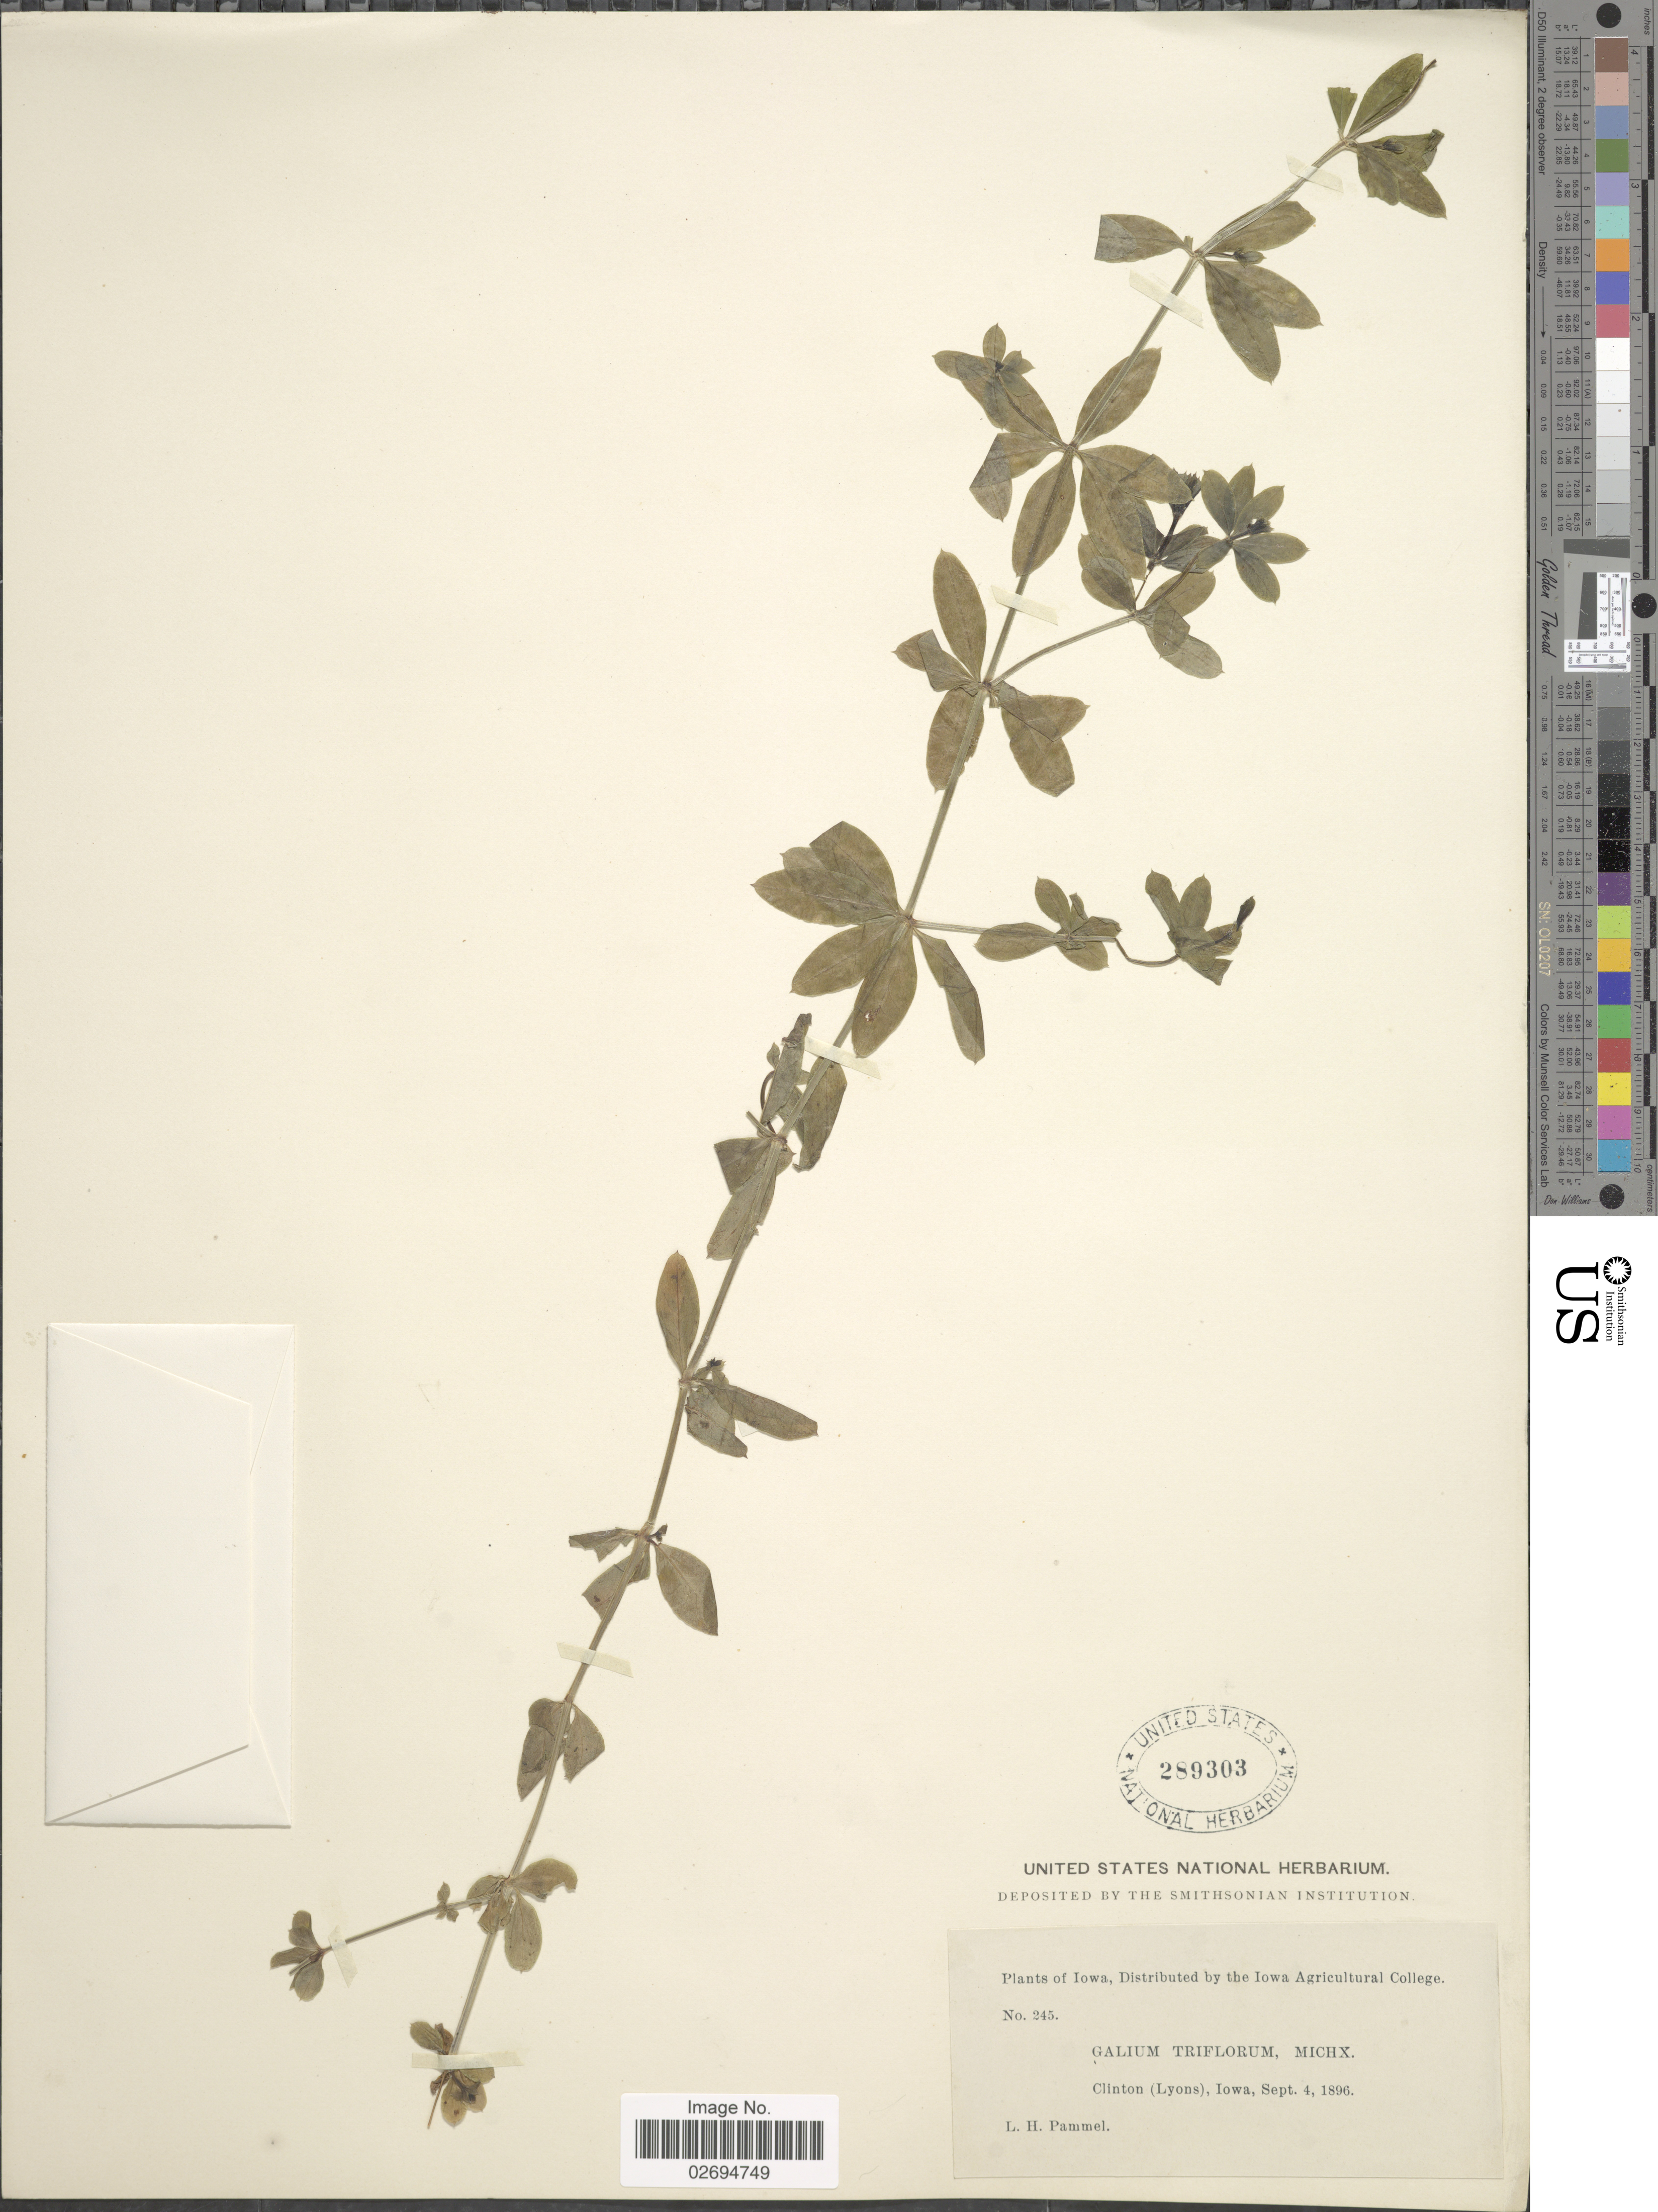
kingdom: Plantae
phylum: Tracheophyta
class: Magnoliopsida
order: Gentianales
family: Rubiaceae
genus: Galium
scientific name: Galium triflorum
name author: Michx.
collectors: L. Pammel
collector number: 245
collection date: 1896-09-04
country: United States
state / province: Iowa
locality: Clinton (Lyons)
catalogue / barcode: US 289303